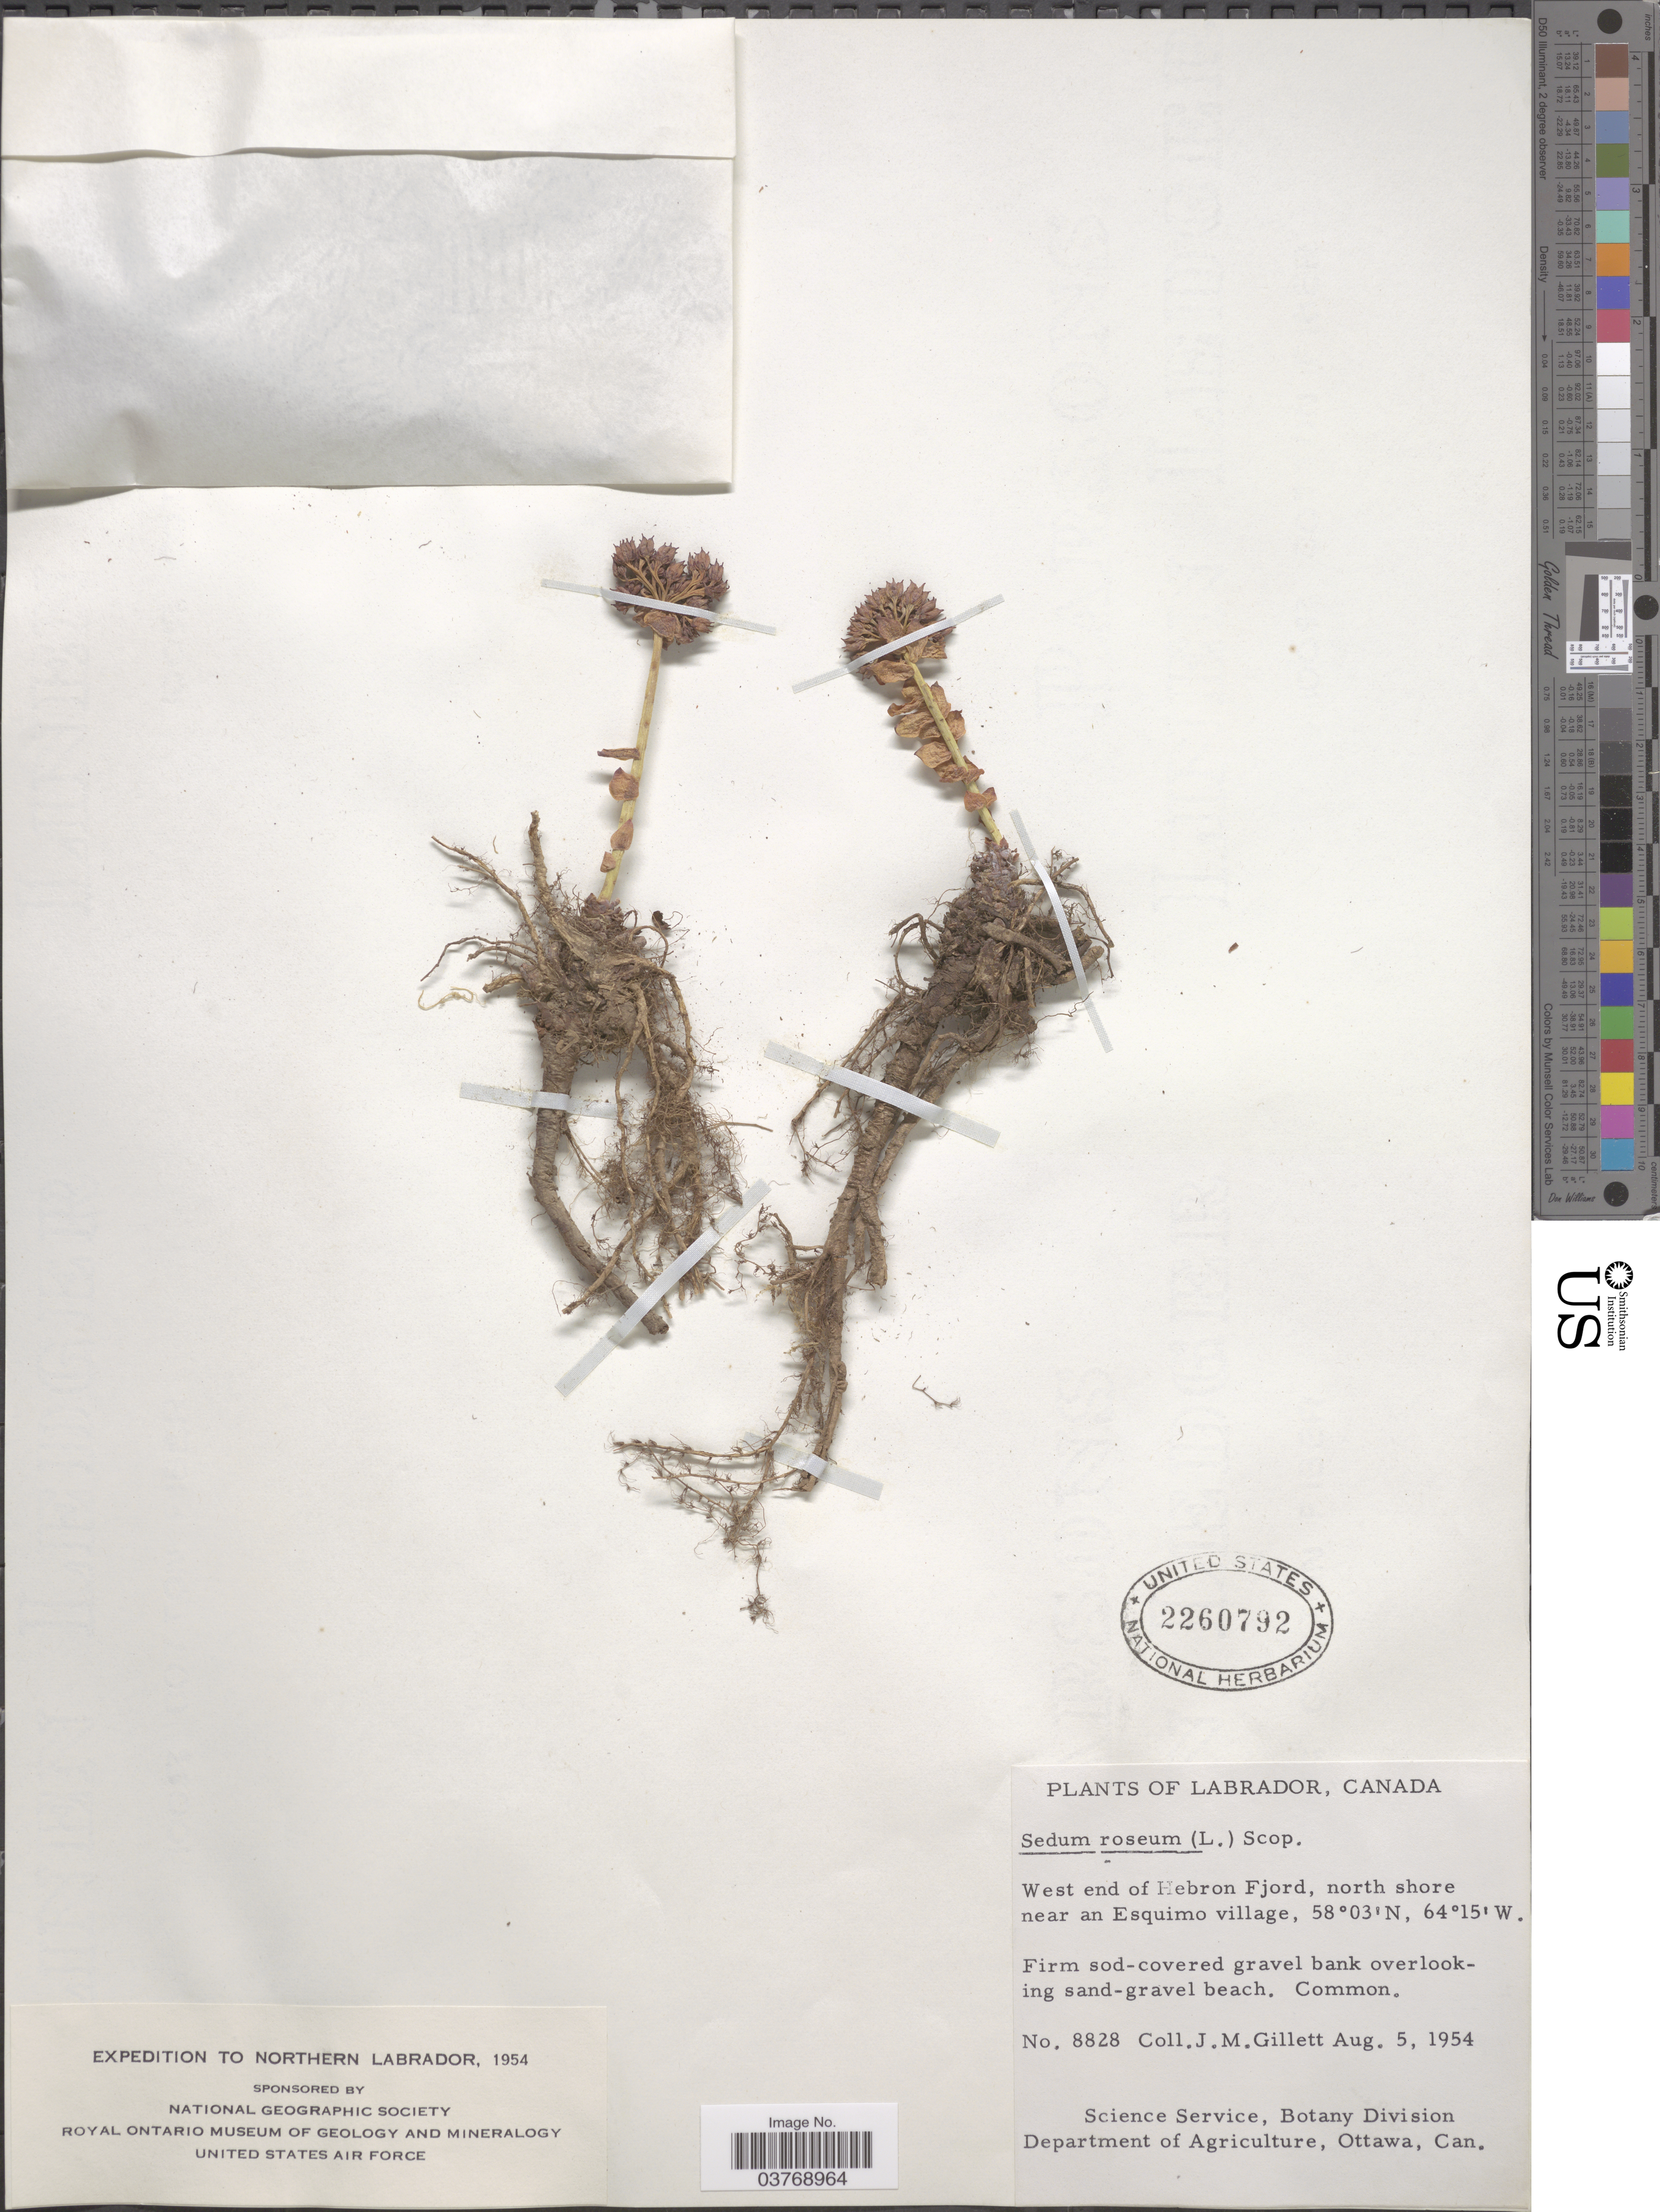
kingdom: Plantae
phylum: Tracheophyta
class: Magnoliopsida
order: Saxifragales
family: Crassulaceae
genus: Rhodiola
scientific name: Rhodiola rosea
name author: L.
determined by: Strong, Mark T., (BOT), Smithsonian Institution - National Museum of Natural History (UNITED STATES)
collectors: J. M. Gillett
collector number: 8828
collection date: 1954-08-05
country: Canada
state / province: Newfoundland and Labrador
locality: Northern Labrador. Labrador. West end of Hebron Fjord, north shore near an Esquimo village.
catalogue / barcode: US 2260792